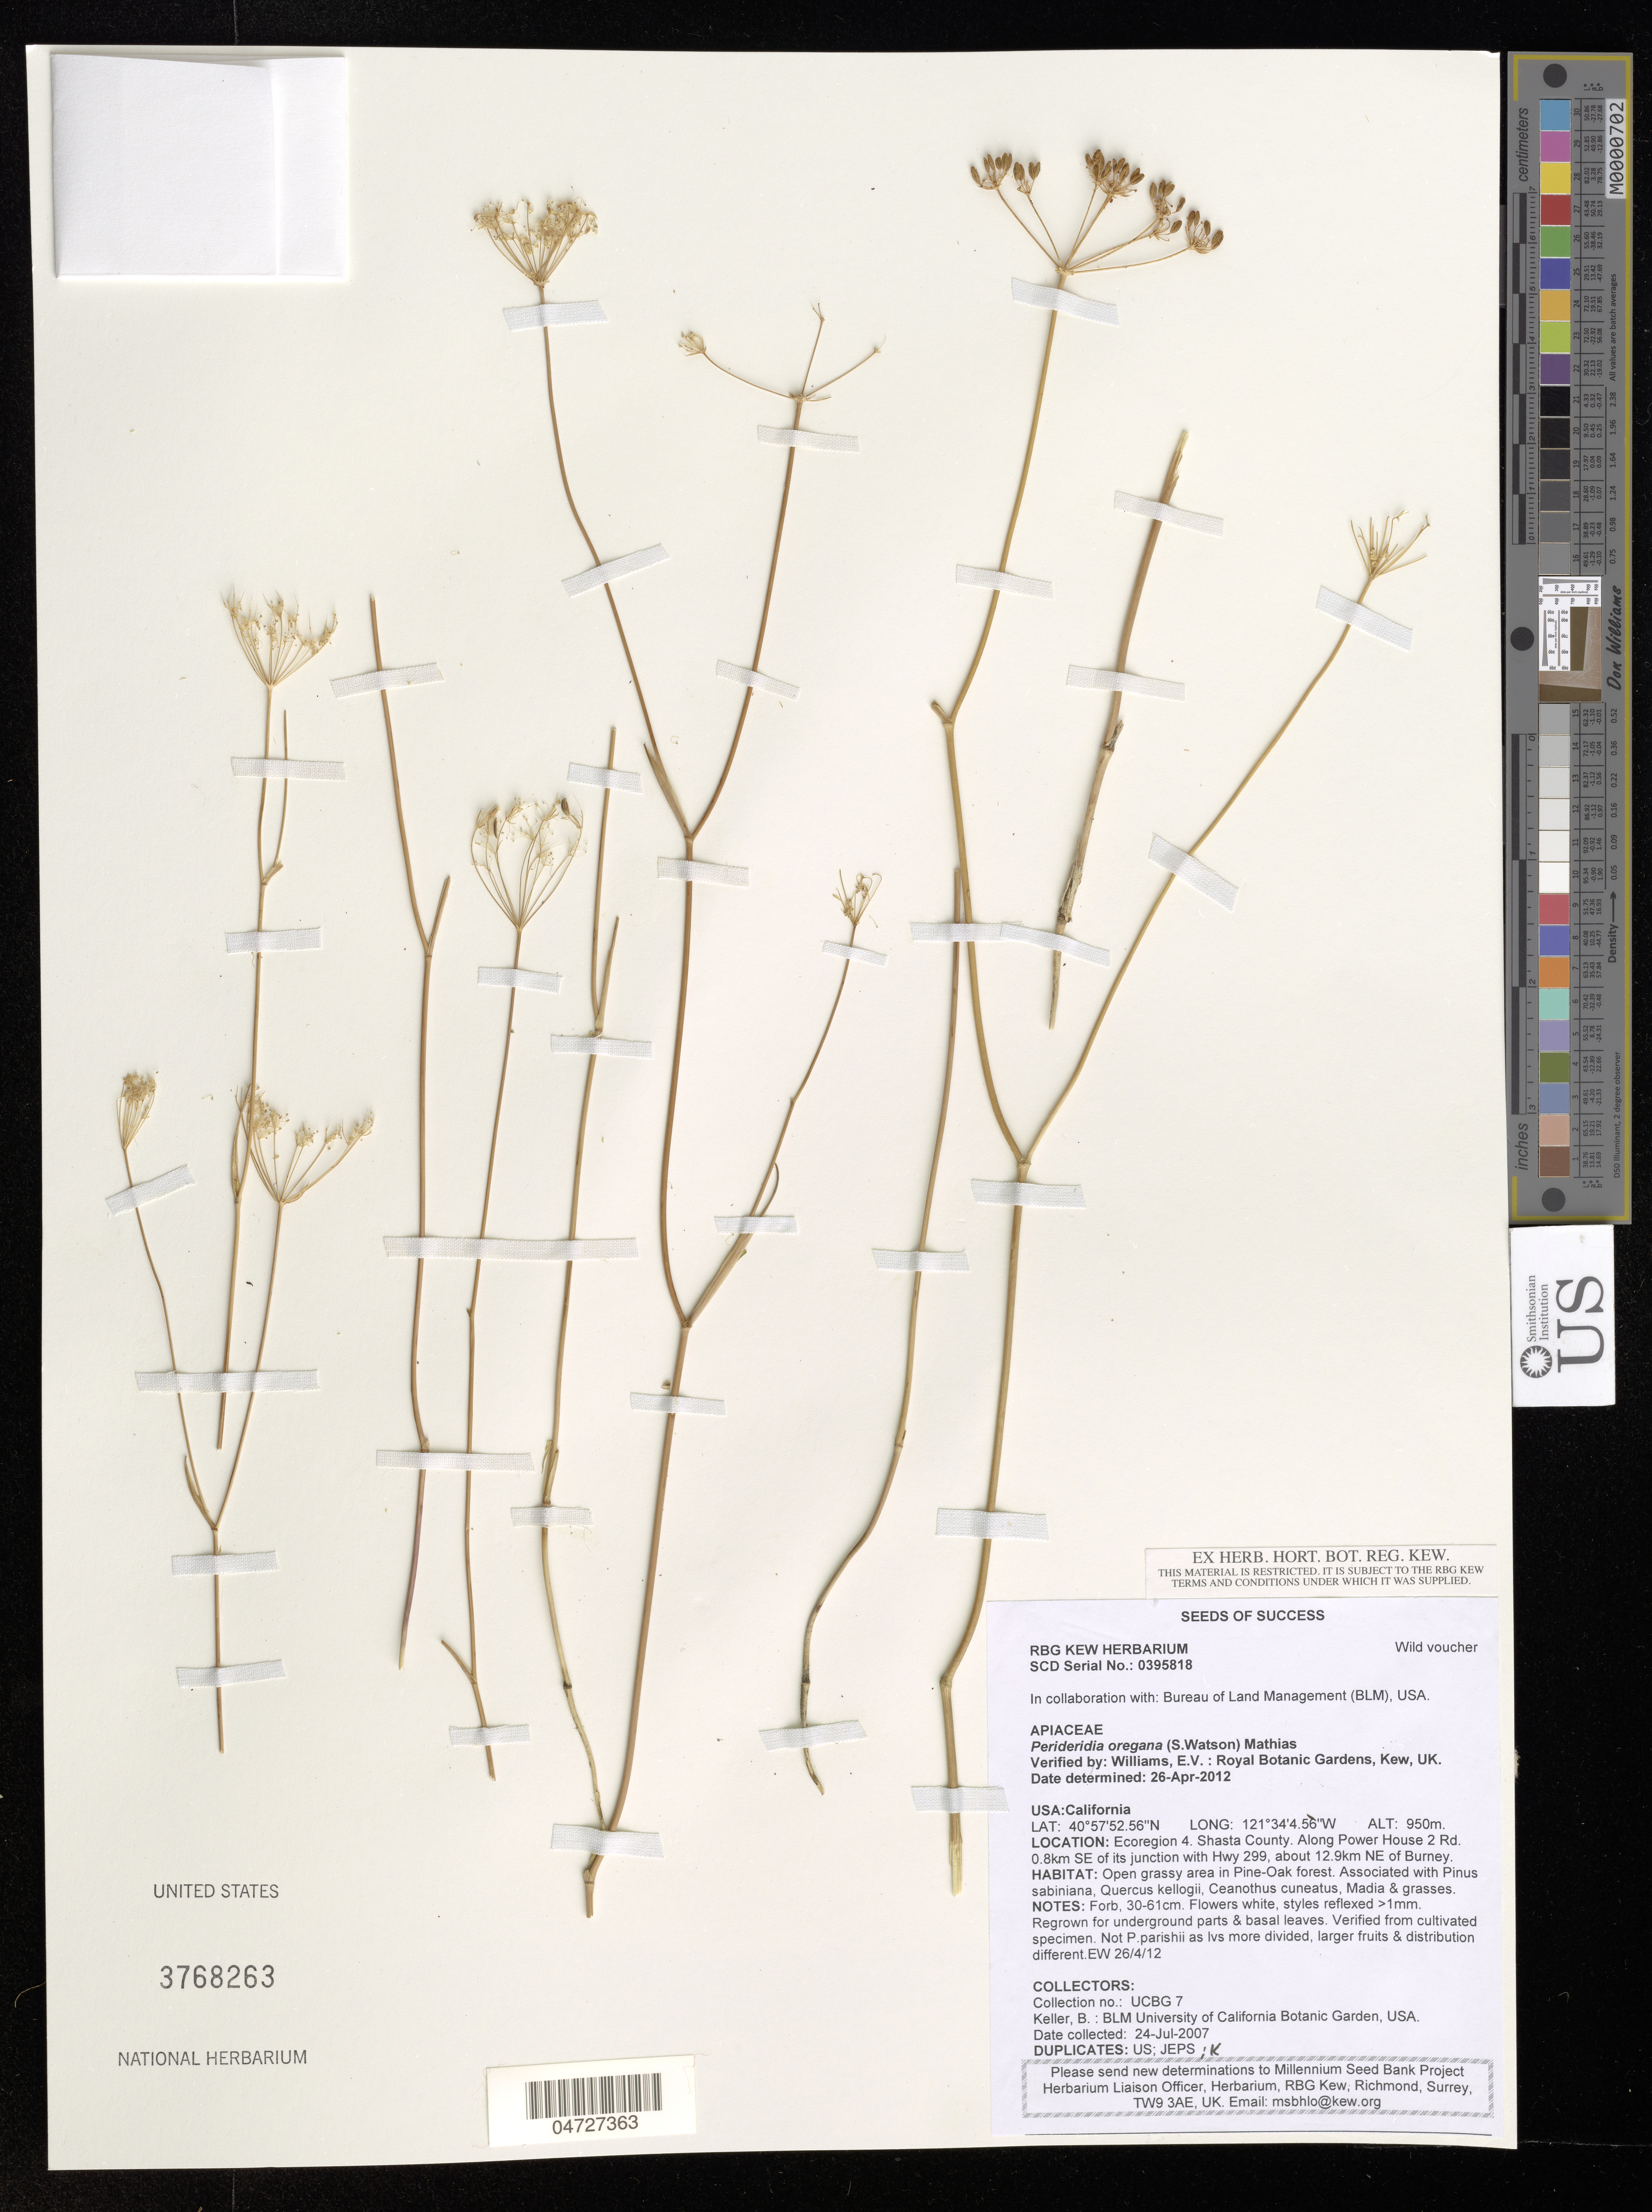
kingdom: Plantae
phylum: Tracheophyta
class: Magnoliopsida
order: Apiales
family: Apiaceae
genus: Perideridia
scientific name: Perideridia oregana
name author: (S. Watson) Mathias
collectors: B. Keller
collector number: UCBG 7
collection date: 2007-07-24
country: United States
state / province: California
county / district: Shasta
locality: Ecoregion 4. Shasta County. Along Power House 2 Rd. 0.8km SE of its junction with Hwy 299, about 12.9km NE of Burney.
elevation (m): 950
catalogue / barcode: US 3768263